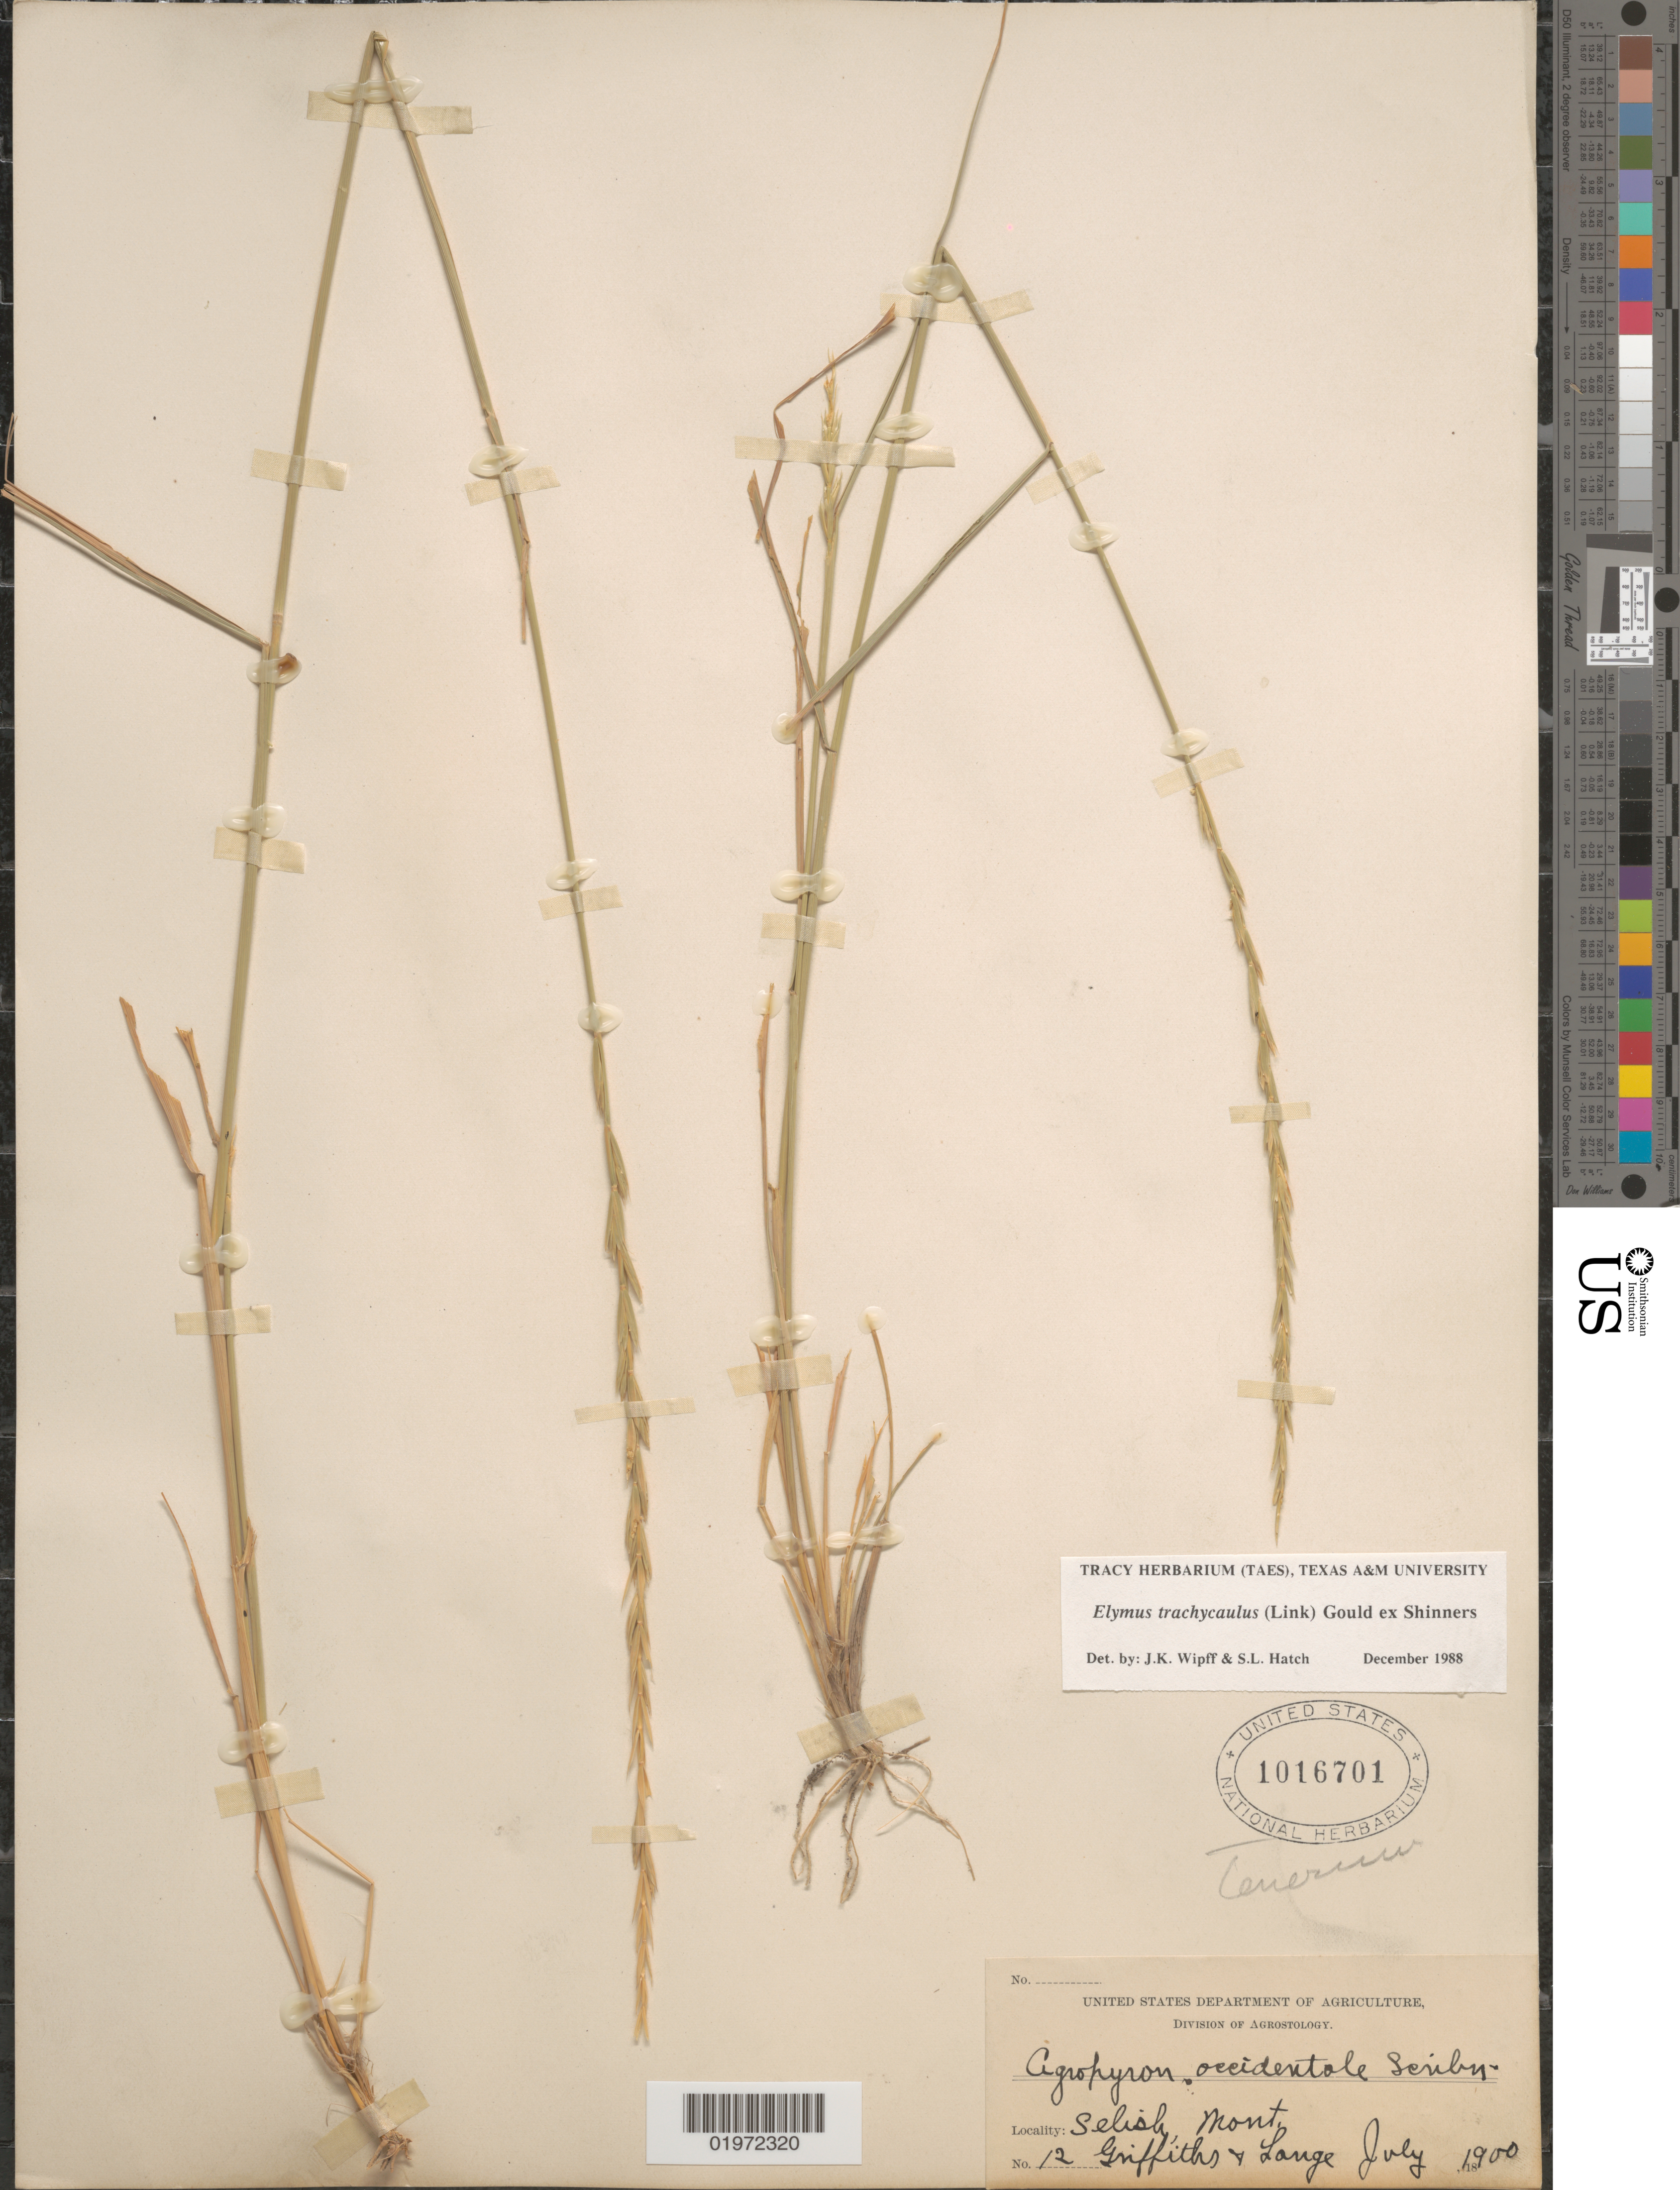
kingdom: Plantae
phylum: Tracheophyta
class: Liliopsida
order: Poales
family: Poaceae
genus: Elymus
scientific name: Elymus trachycaulus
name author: (Link) Gould ex Shinners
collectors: -- Griffiths & -- Lange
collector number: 12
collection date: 1900-07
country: United States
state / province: Montana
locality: Selish.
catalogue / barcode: US 1016701